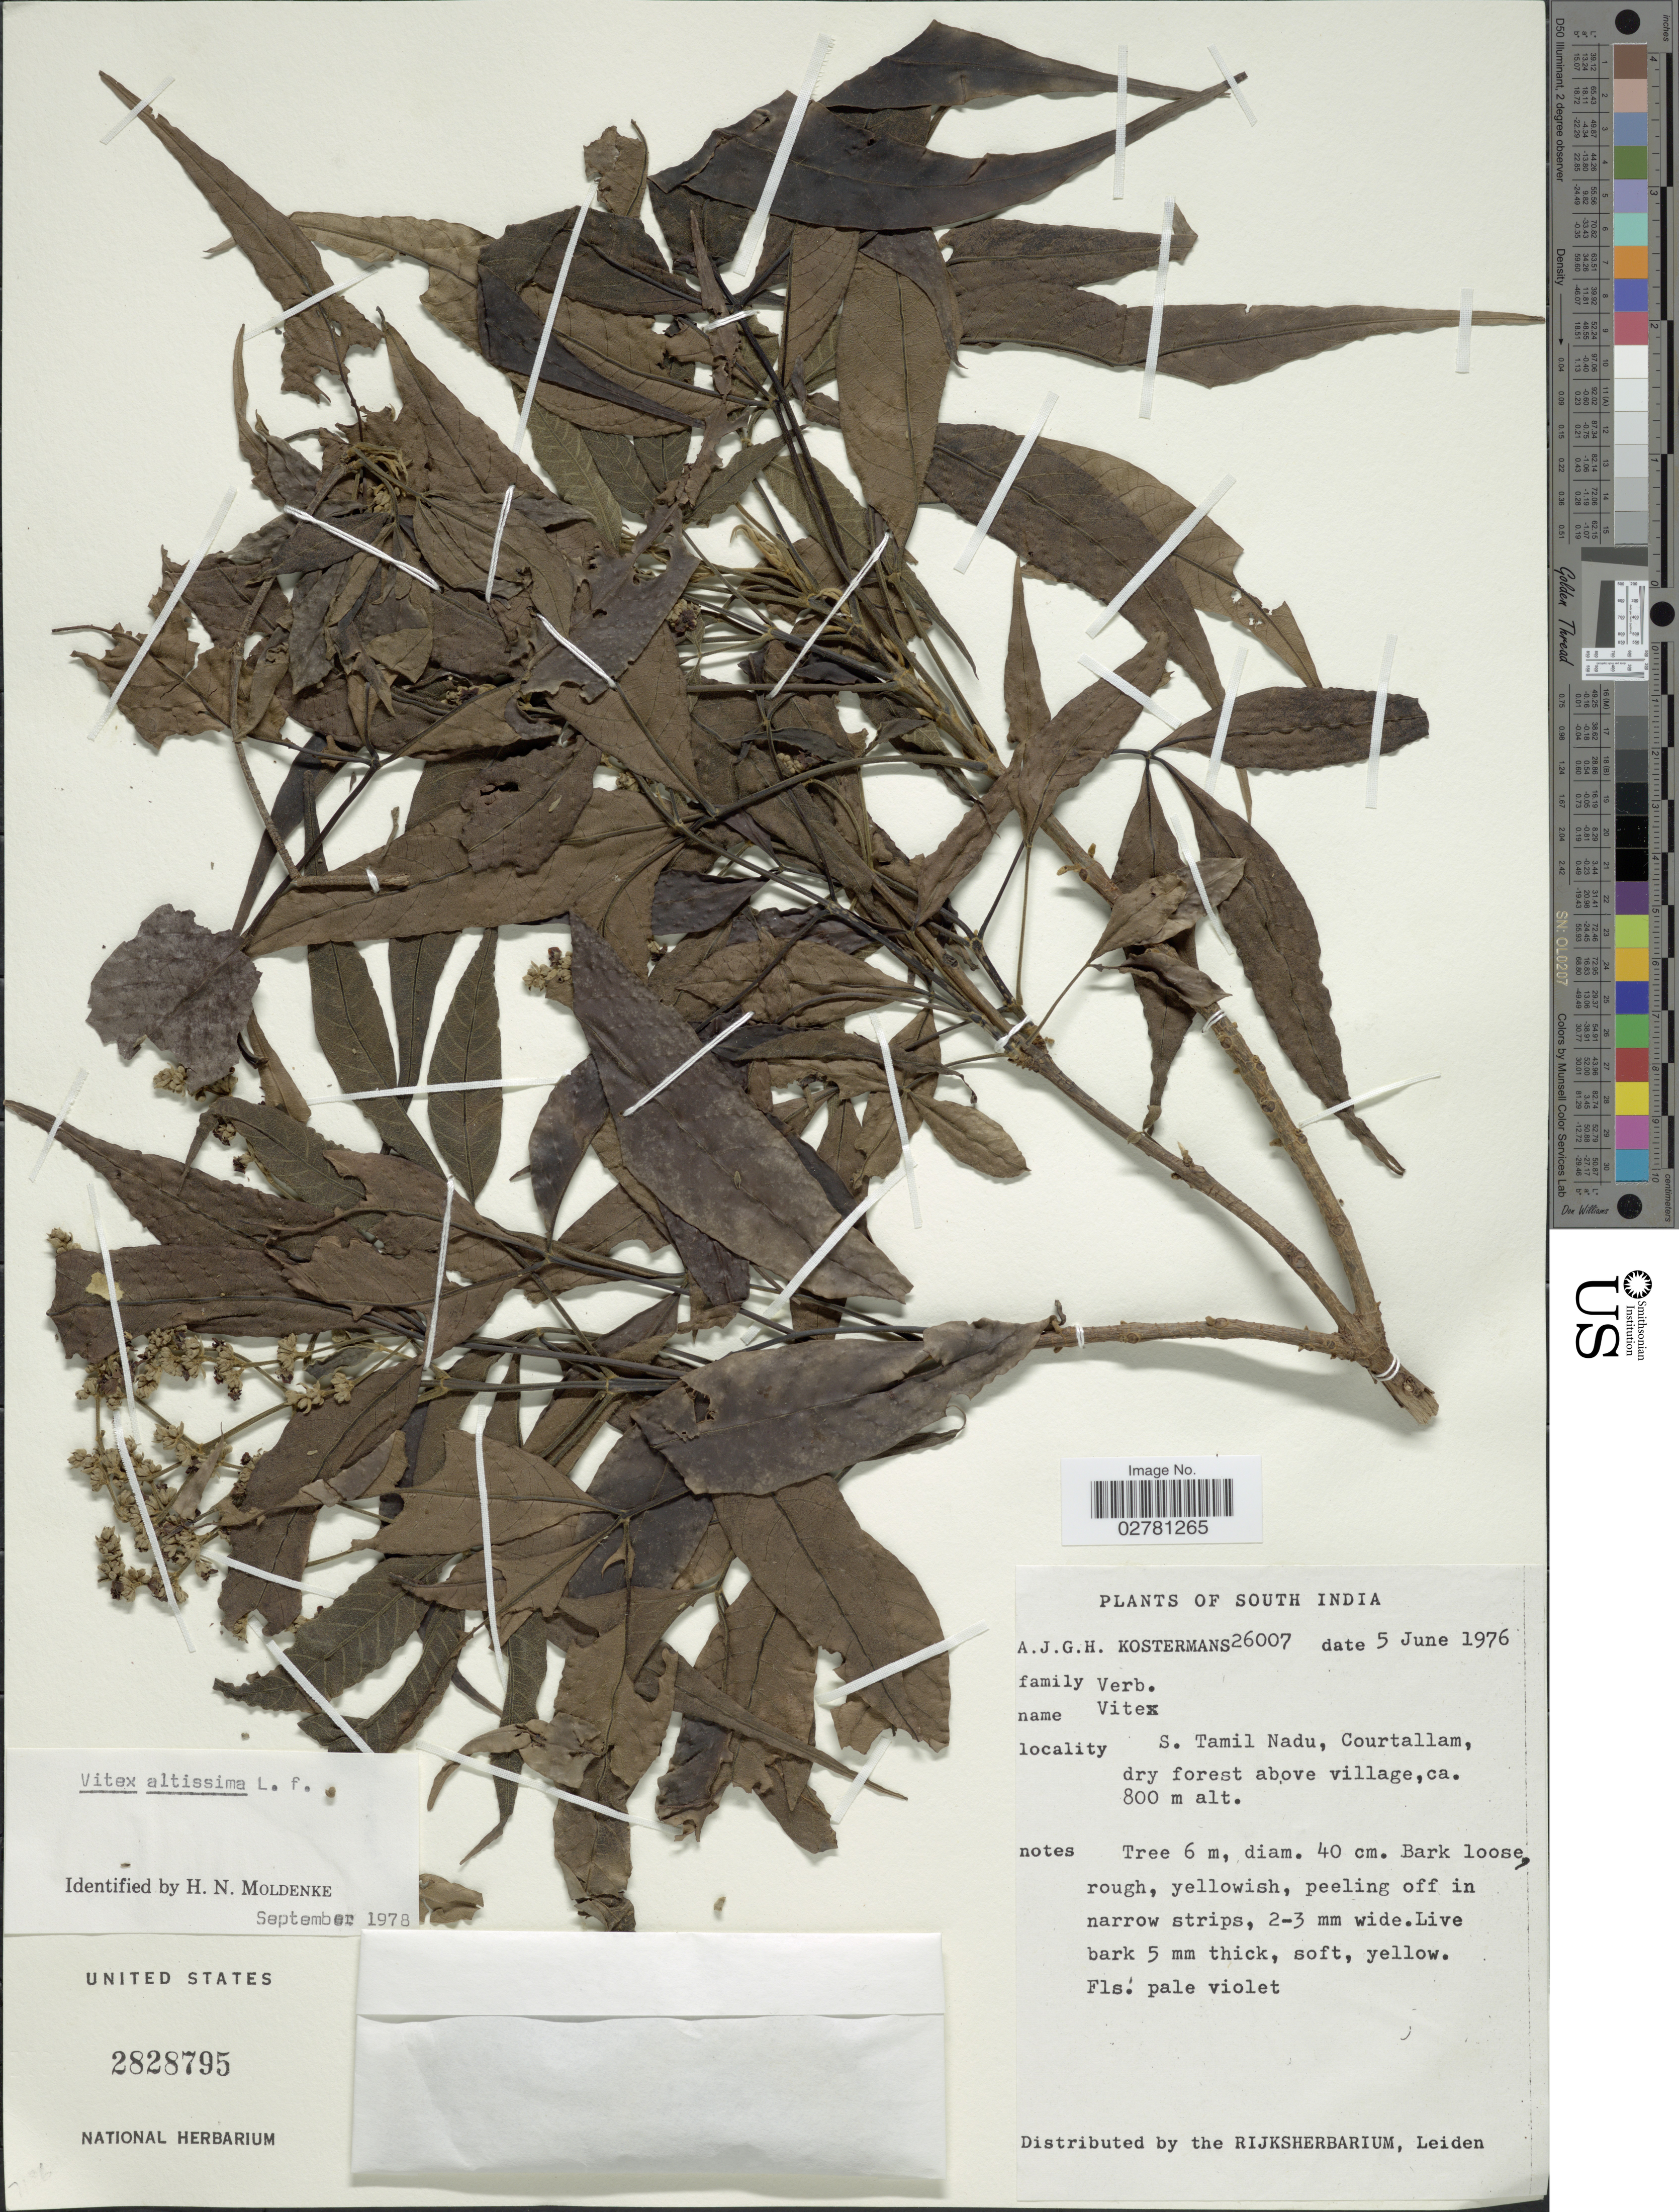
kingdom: Plantae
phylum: Tracheophyta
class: Magnoliopsida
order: Lamiales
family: Lamiaceae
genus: Vitex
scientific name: Vitex altissima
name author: L. f.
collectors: A. J. G. Kostermans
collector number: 26007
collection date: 1976-06-05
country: India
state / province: Tamil Nadu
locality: South India. S. Tamil Nadu, Courtallam, dry forest above village.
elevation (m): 800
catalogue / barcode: US 2828795